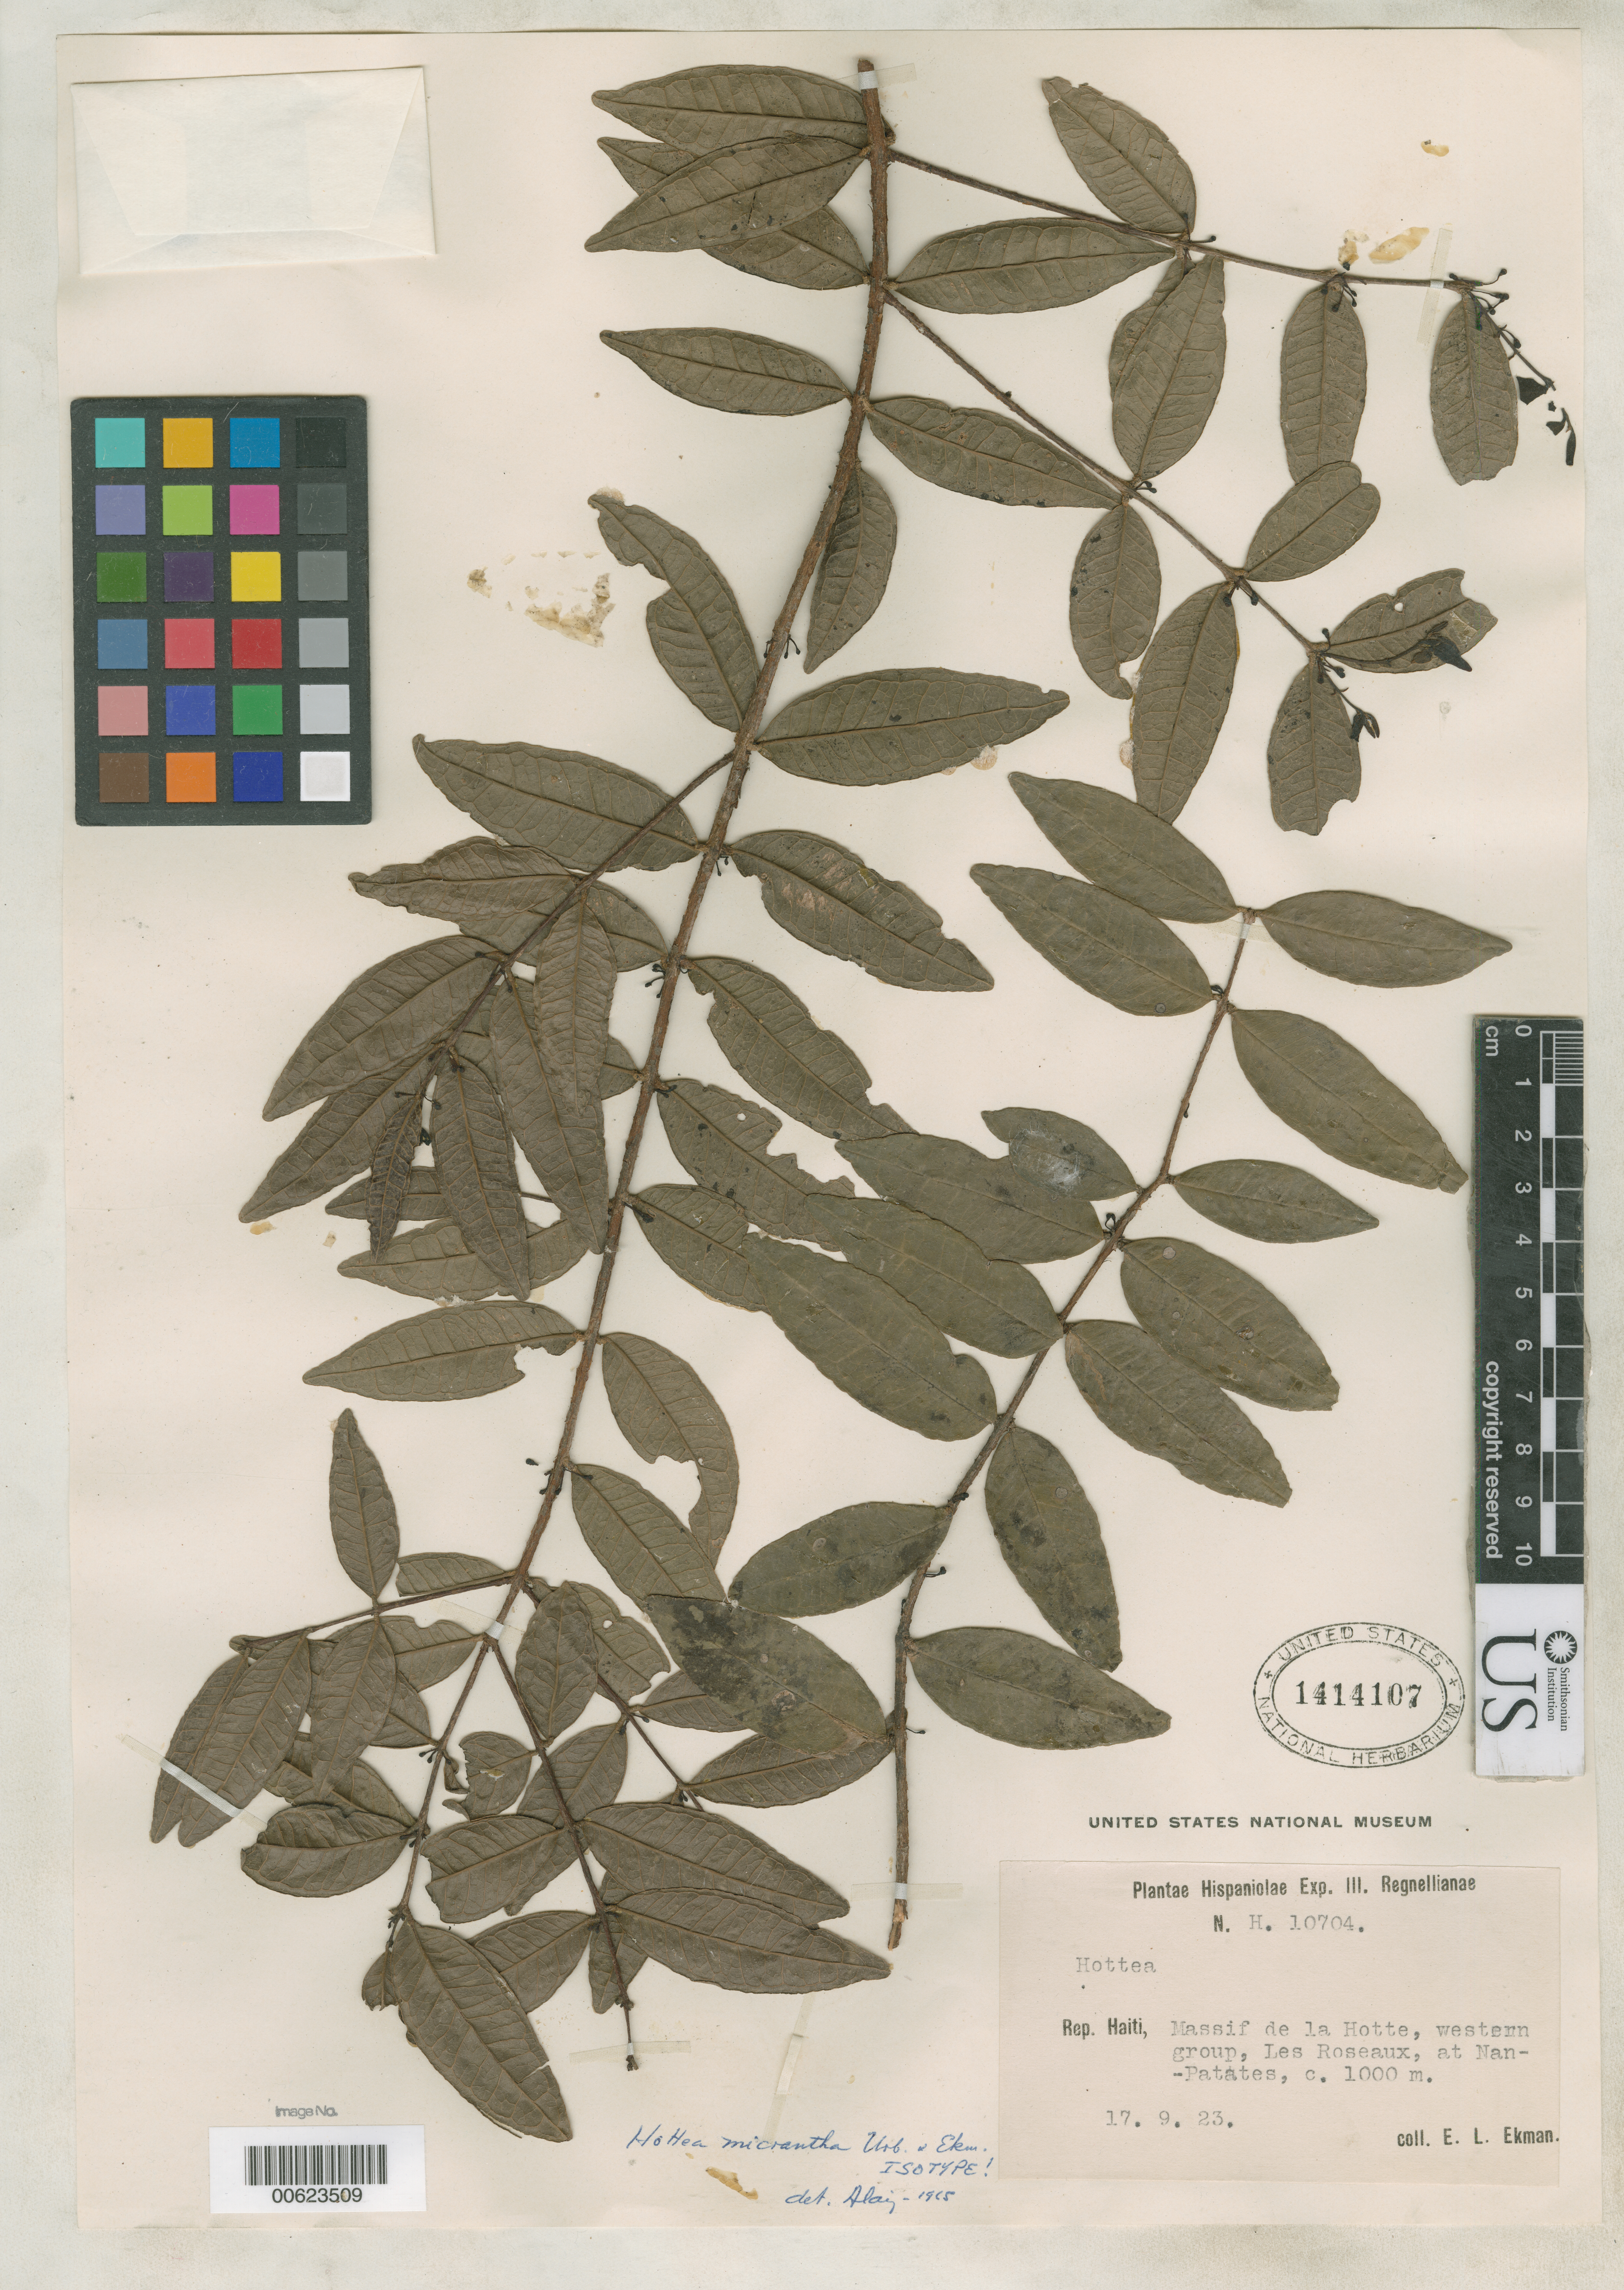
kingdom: Plantae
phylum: Tracheophyta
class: Magnoliopsida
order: Myrtales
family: Myrtaceae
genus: Hottea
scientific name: Hottea micrantha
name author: Urb. & Ekman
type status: Isotype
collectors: E. L. Ekman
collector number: H 10704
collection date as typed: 17 Sep 1923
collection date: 1923-09-17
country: Haiti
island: Hispaniola Island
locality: Massif de La Hotte, western group, les Roseaux, at Nan-Patates.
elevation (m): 1000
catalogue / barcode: US 1414107